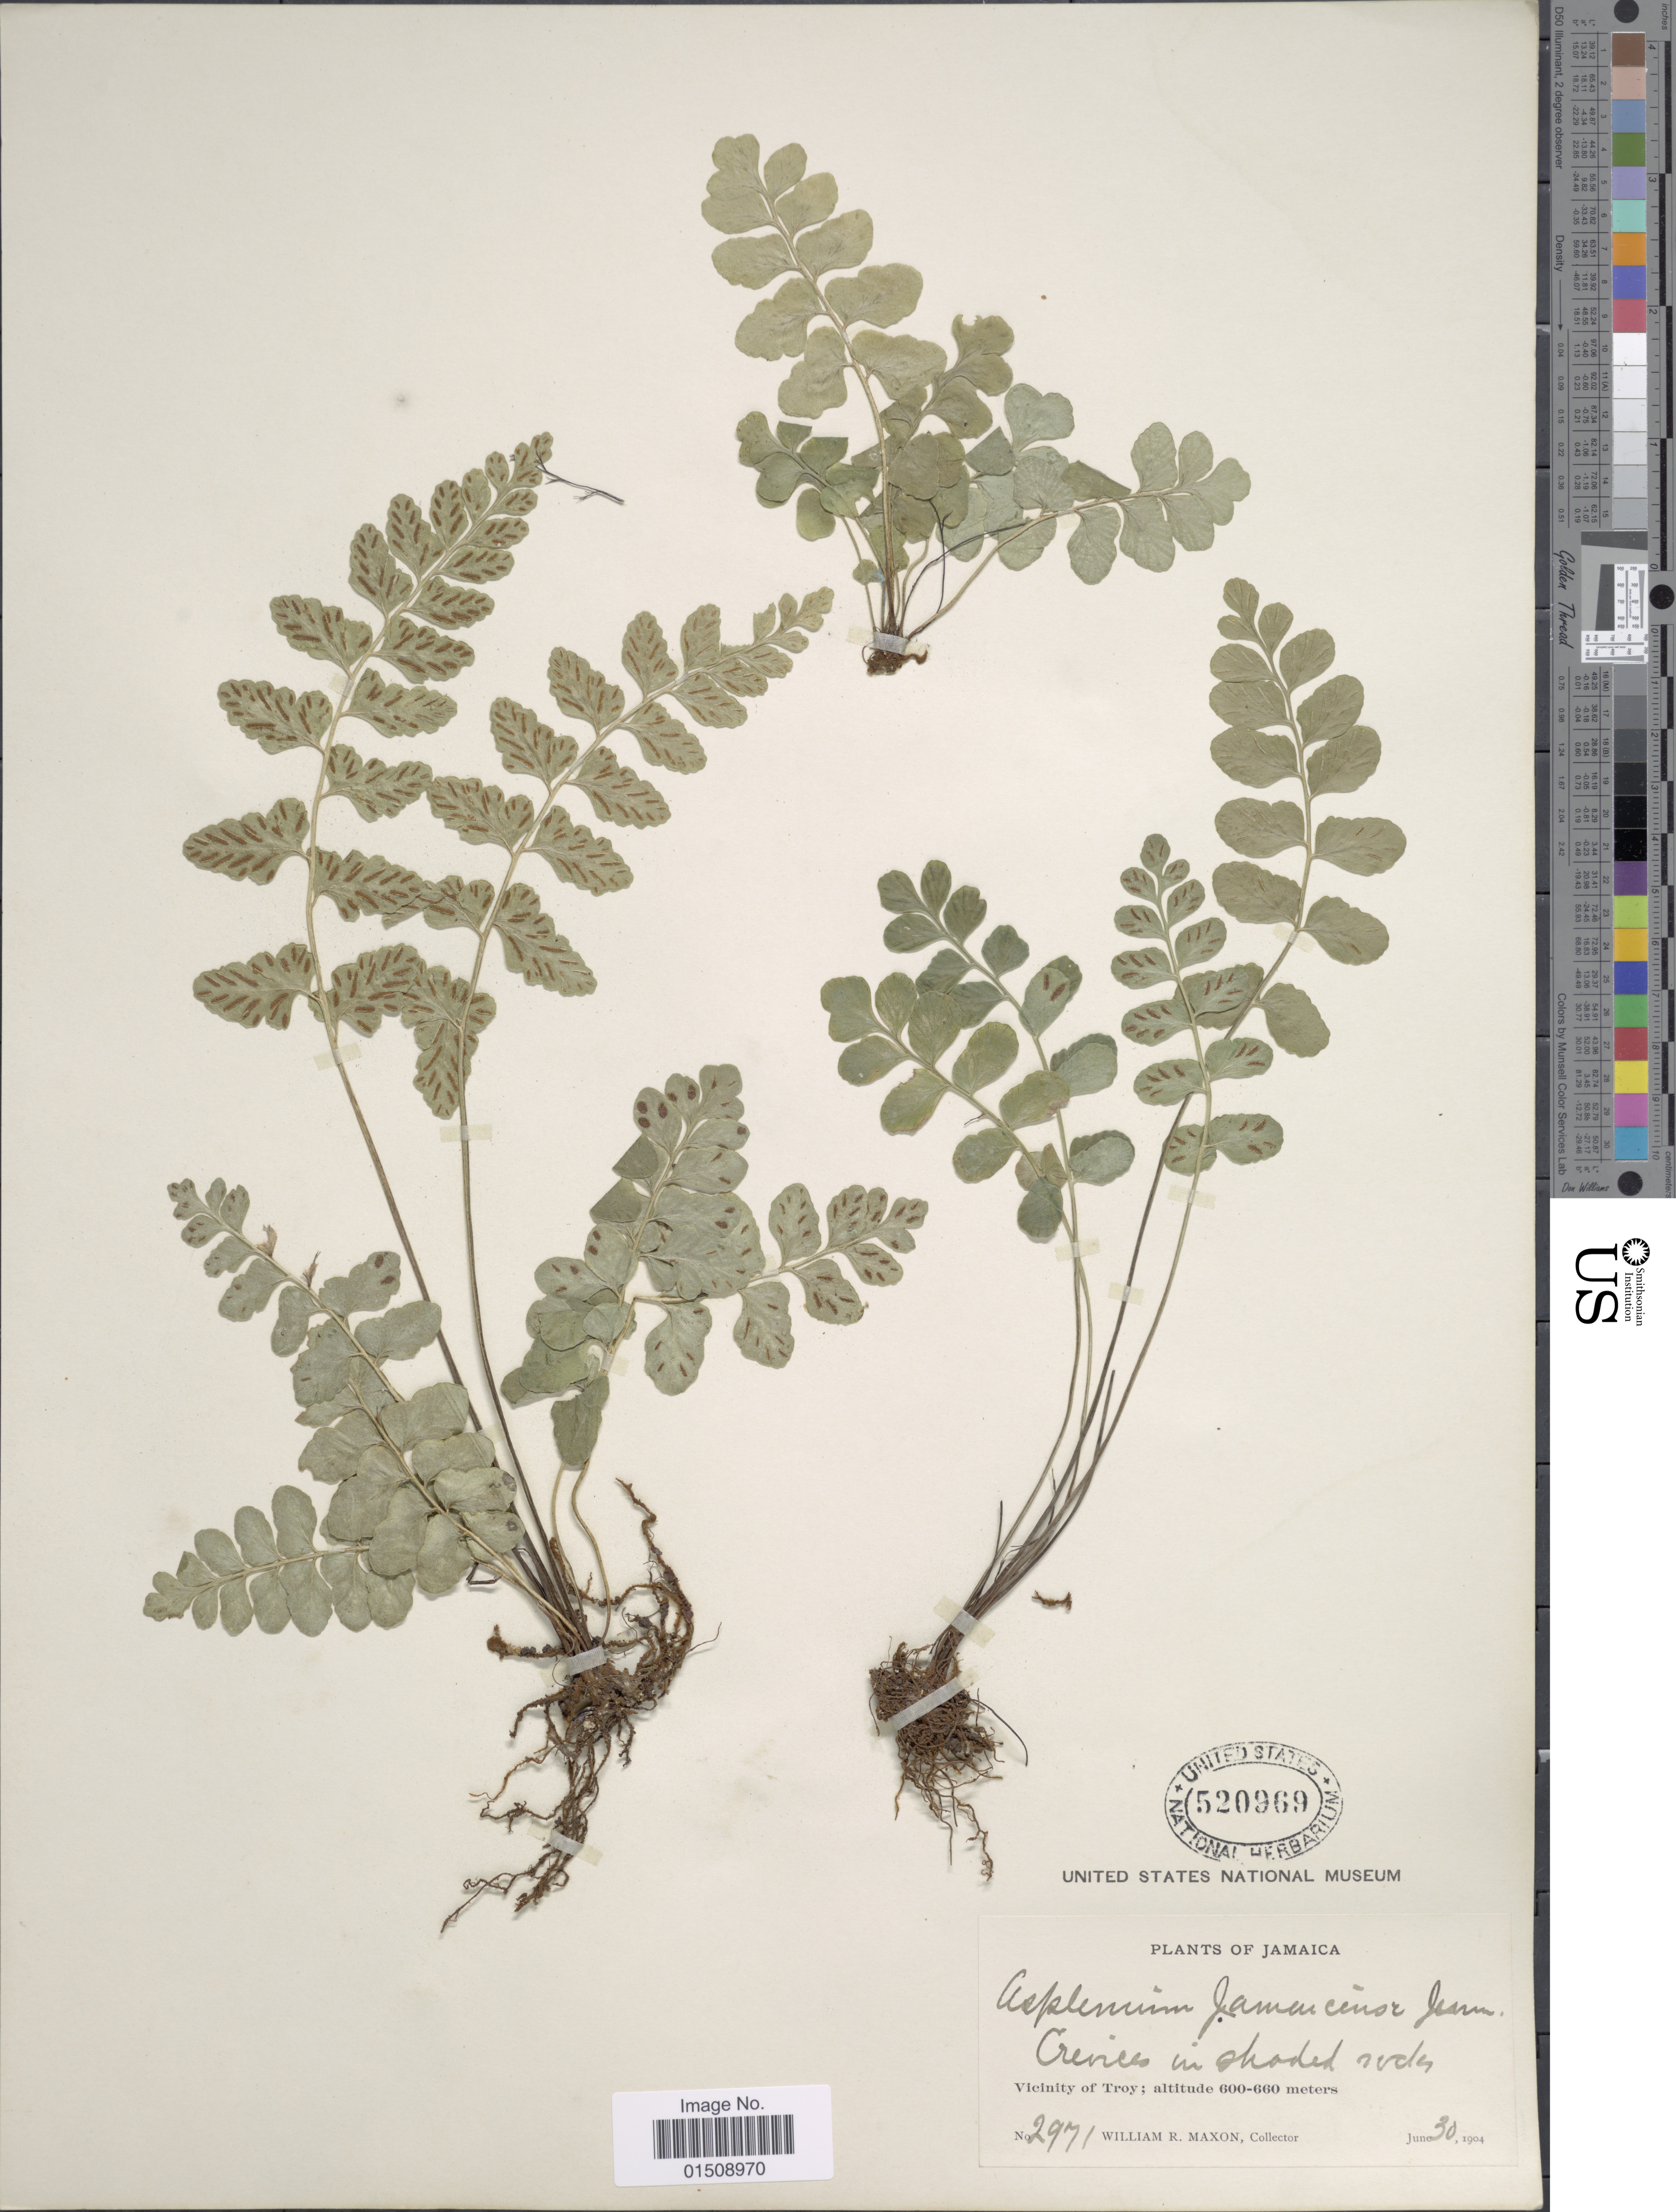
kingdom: Plantae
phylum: Tracheophyta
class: Polypodiopsida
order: Polypodiales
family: Aspleniaceae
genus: Asplenium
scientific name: Asplenium jamaicense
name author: Jenman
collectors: W. R. Maxon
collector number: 2971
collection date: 1904-06-30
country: Jamaica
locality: Vicinity of Troy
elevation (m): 600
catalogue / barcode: US 520969